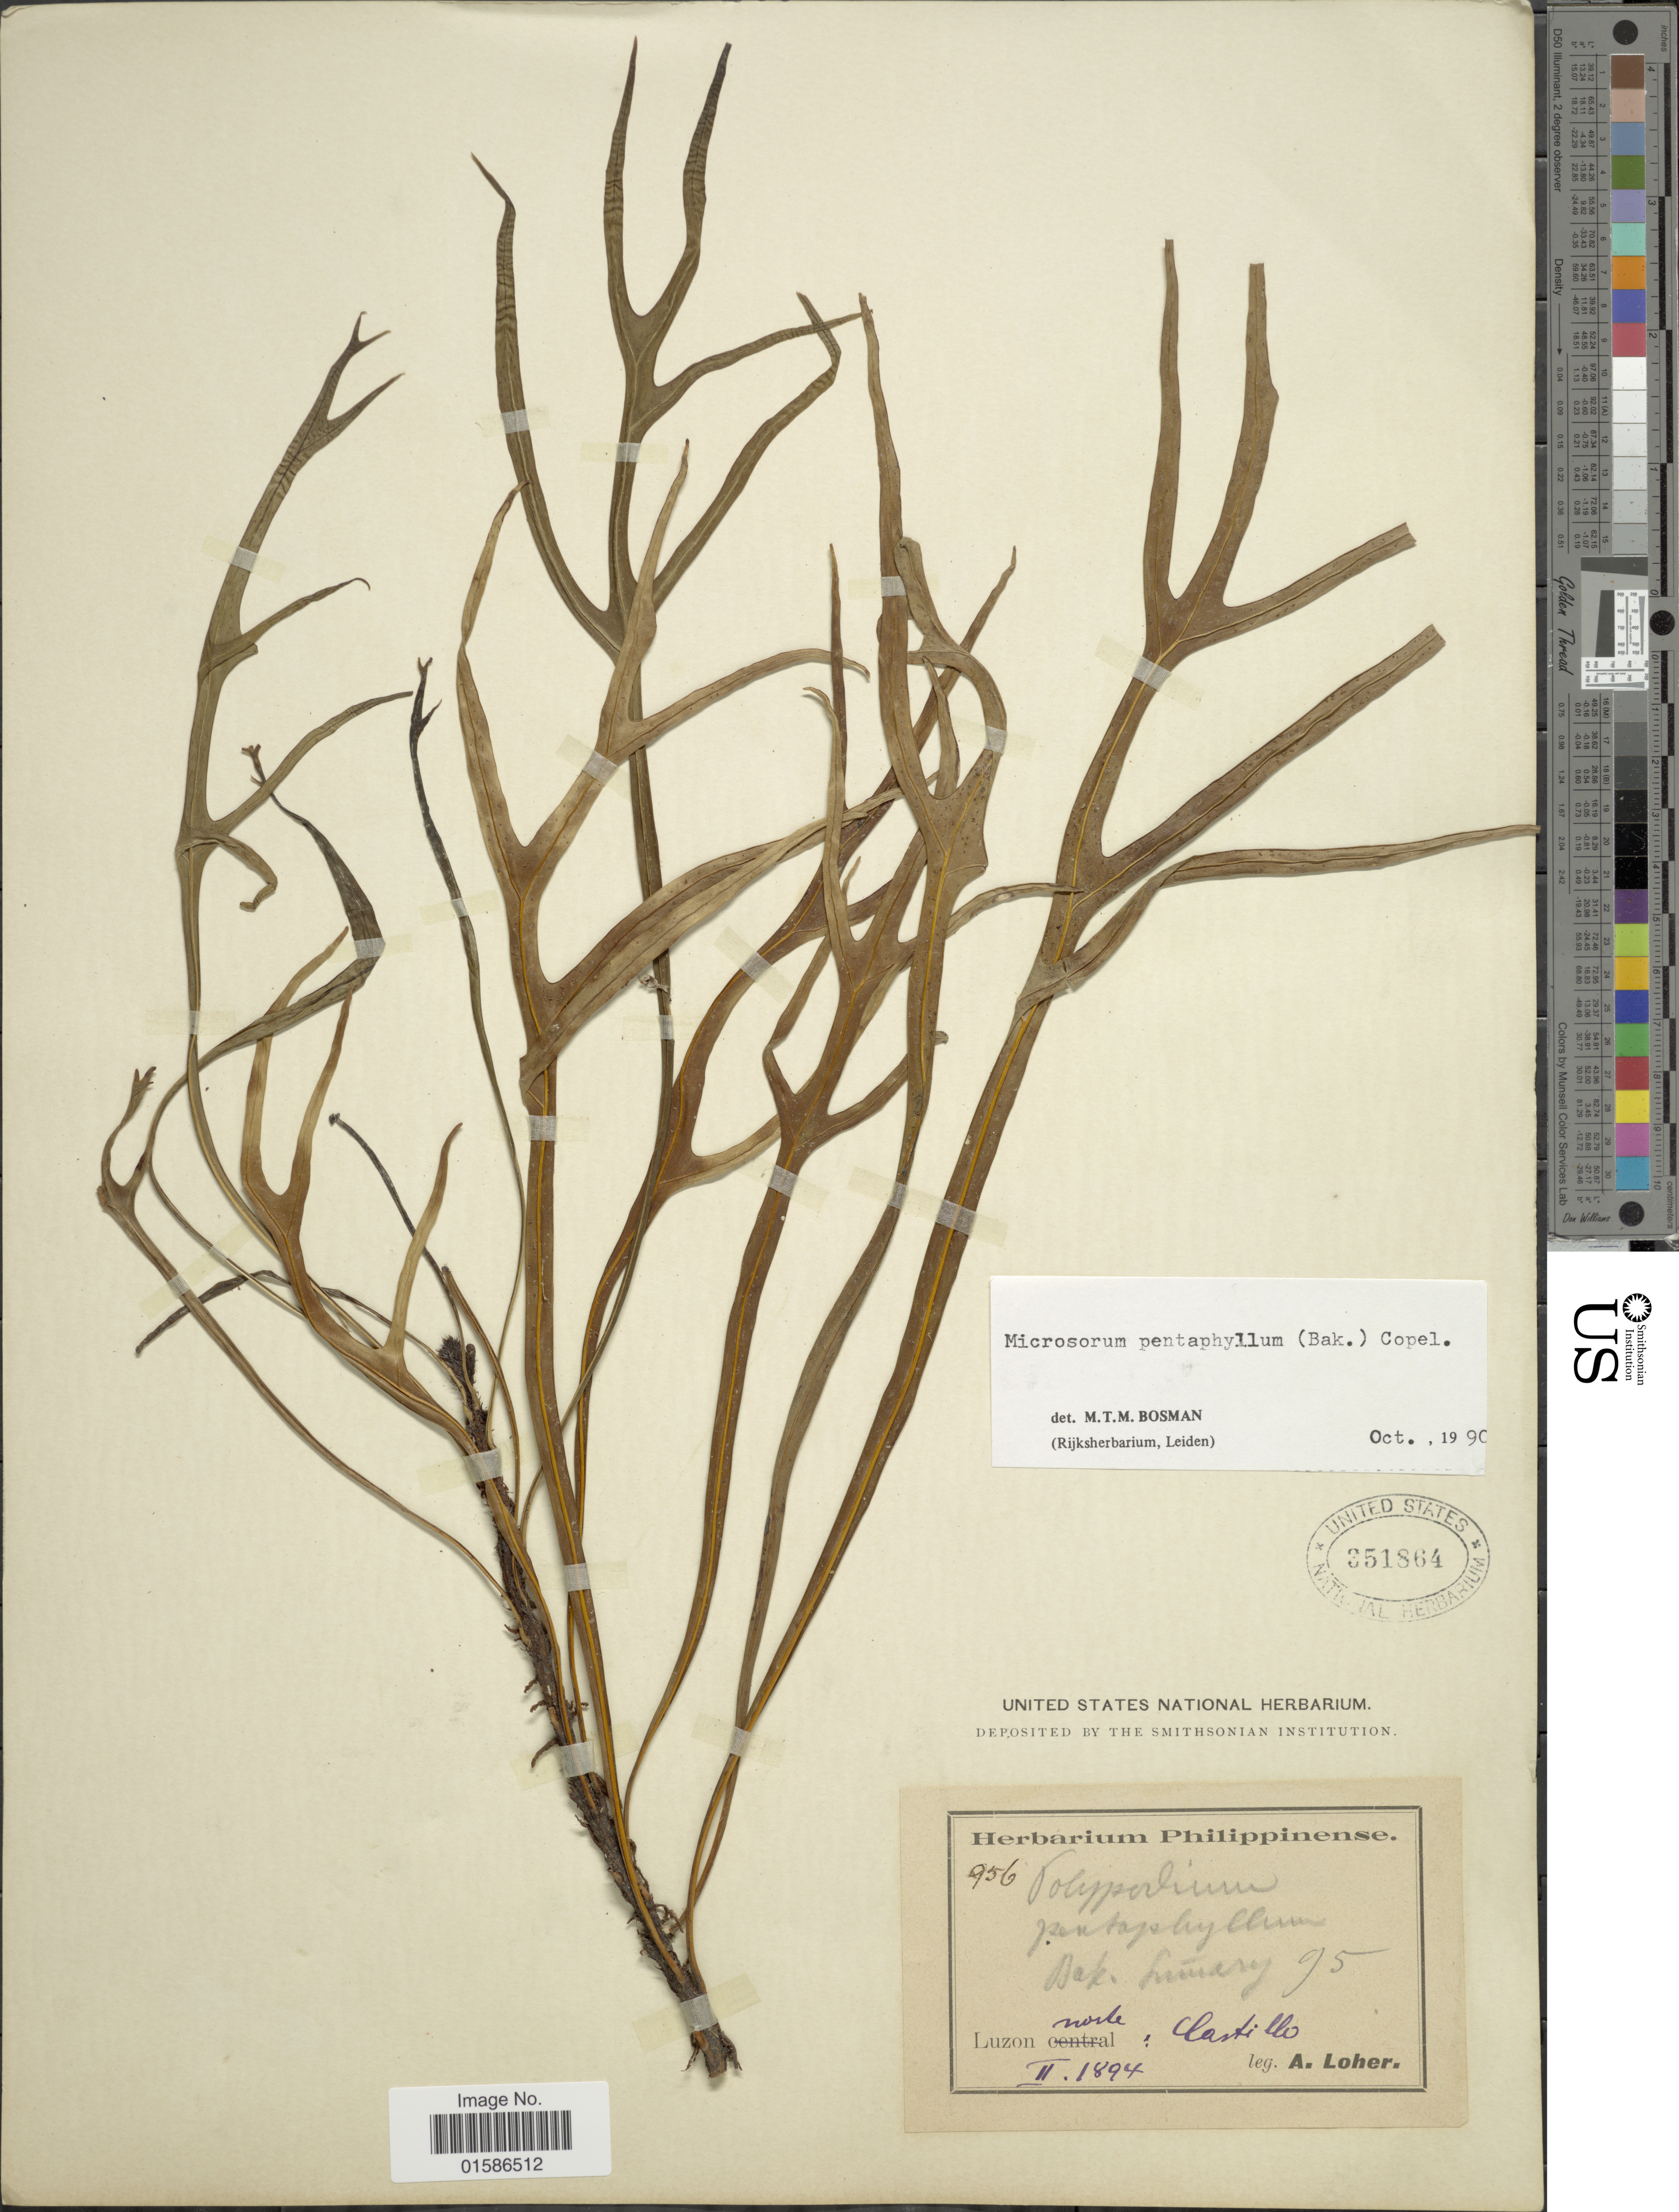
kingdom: Plantae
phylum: Tracheophyta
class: Polypodiopsida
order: Polypodiales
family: Polypodiaceae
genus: Microsorum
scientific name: Microsorum pentaphyllum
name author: (Baker) Copel.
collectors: A. Loher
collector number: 956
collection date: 1894-02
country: Philippines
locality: Luzon norte: Castillo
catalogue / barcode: US 351864